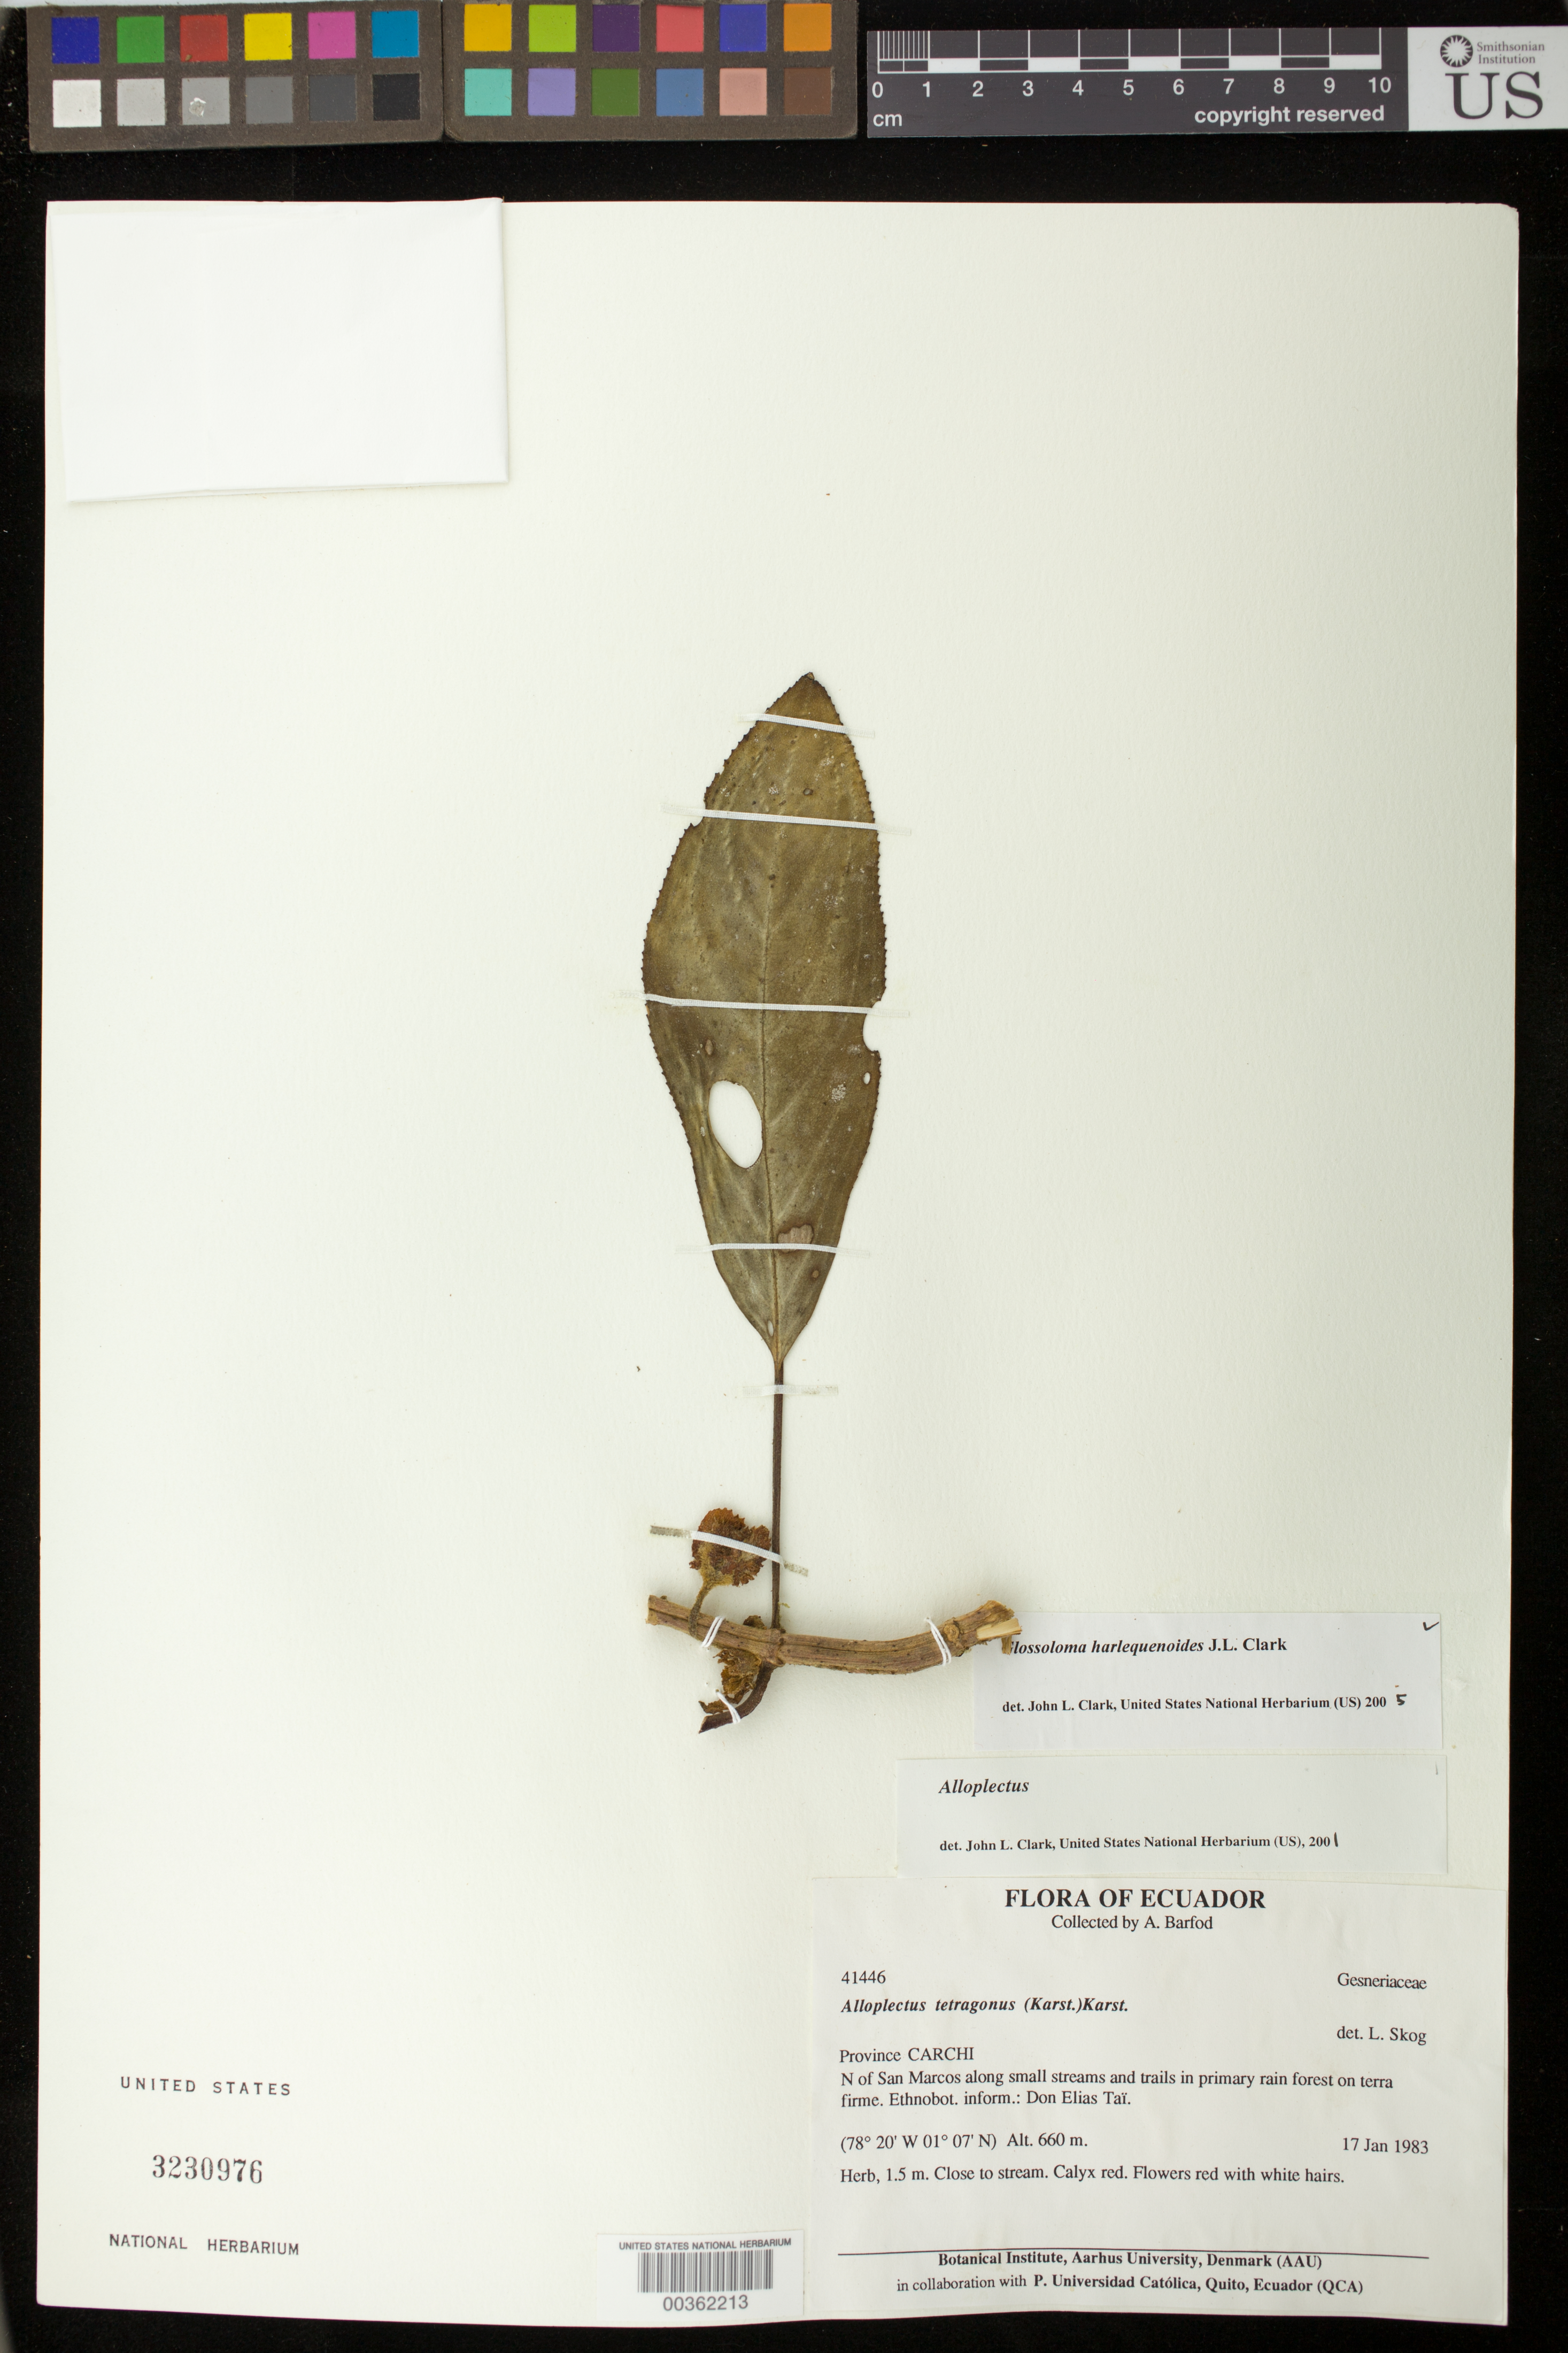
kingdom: Plantae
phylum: Tracheophyta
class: Magnoliopsida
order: Lamiales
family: Gesneriaceae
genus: Glossoloma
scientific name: Glossoloma harlequinoides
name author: J.L. Clark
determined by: Clark, J. L., (SEL), The Marie Selby Botanical Garden (UNITED STATES)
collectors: A. Barfod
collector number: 41446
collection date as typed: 17 Jan 1983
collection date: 1983-01-17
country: Ecuador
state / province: Carchi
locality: N of San Marcos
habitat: along small streams and trails in primary rain forest on terra firme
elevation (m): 600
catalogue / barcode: US 3230976